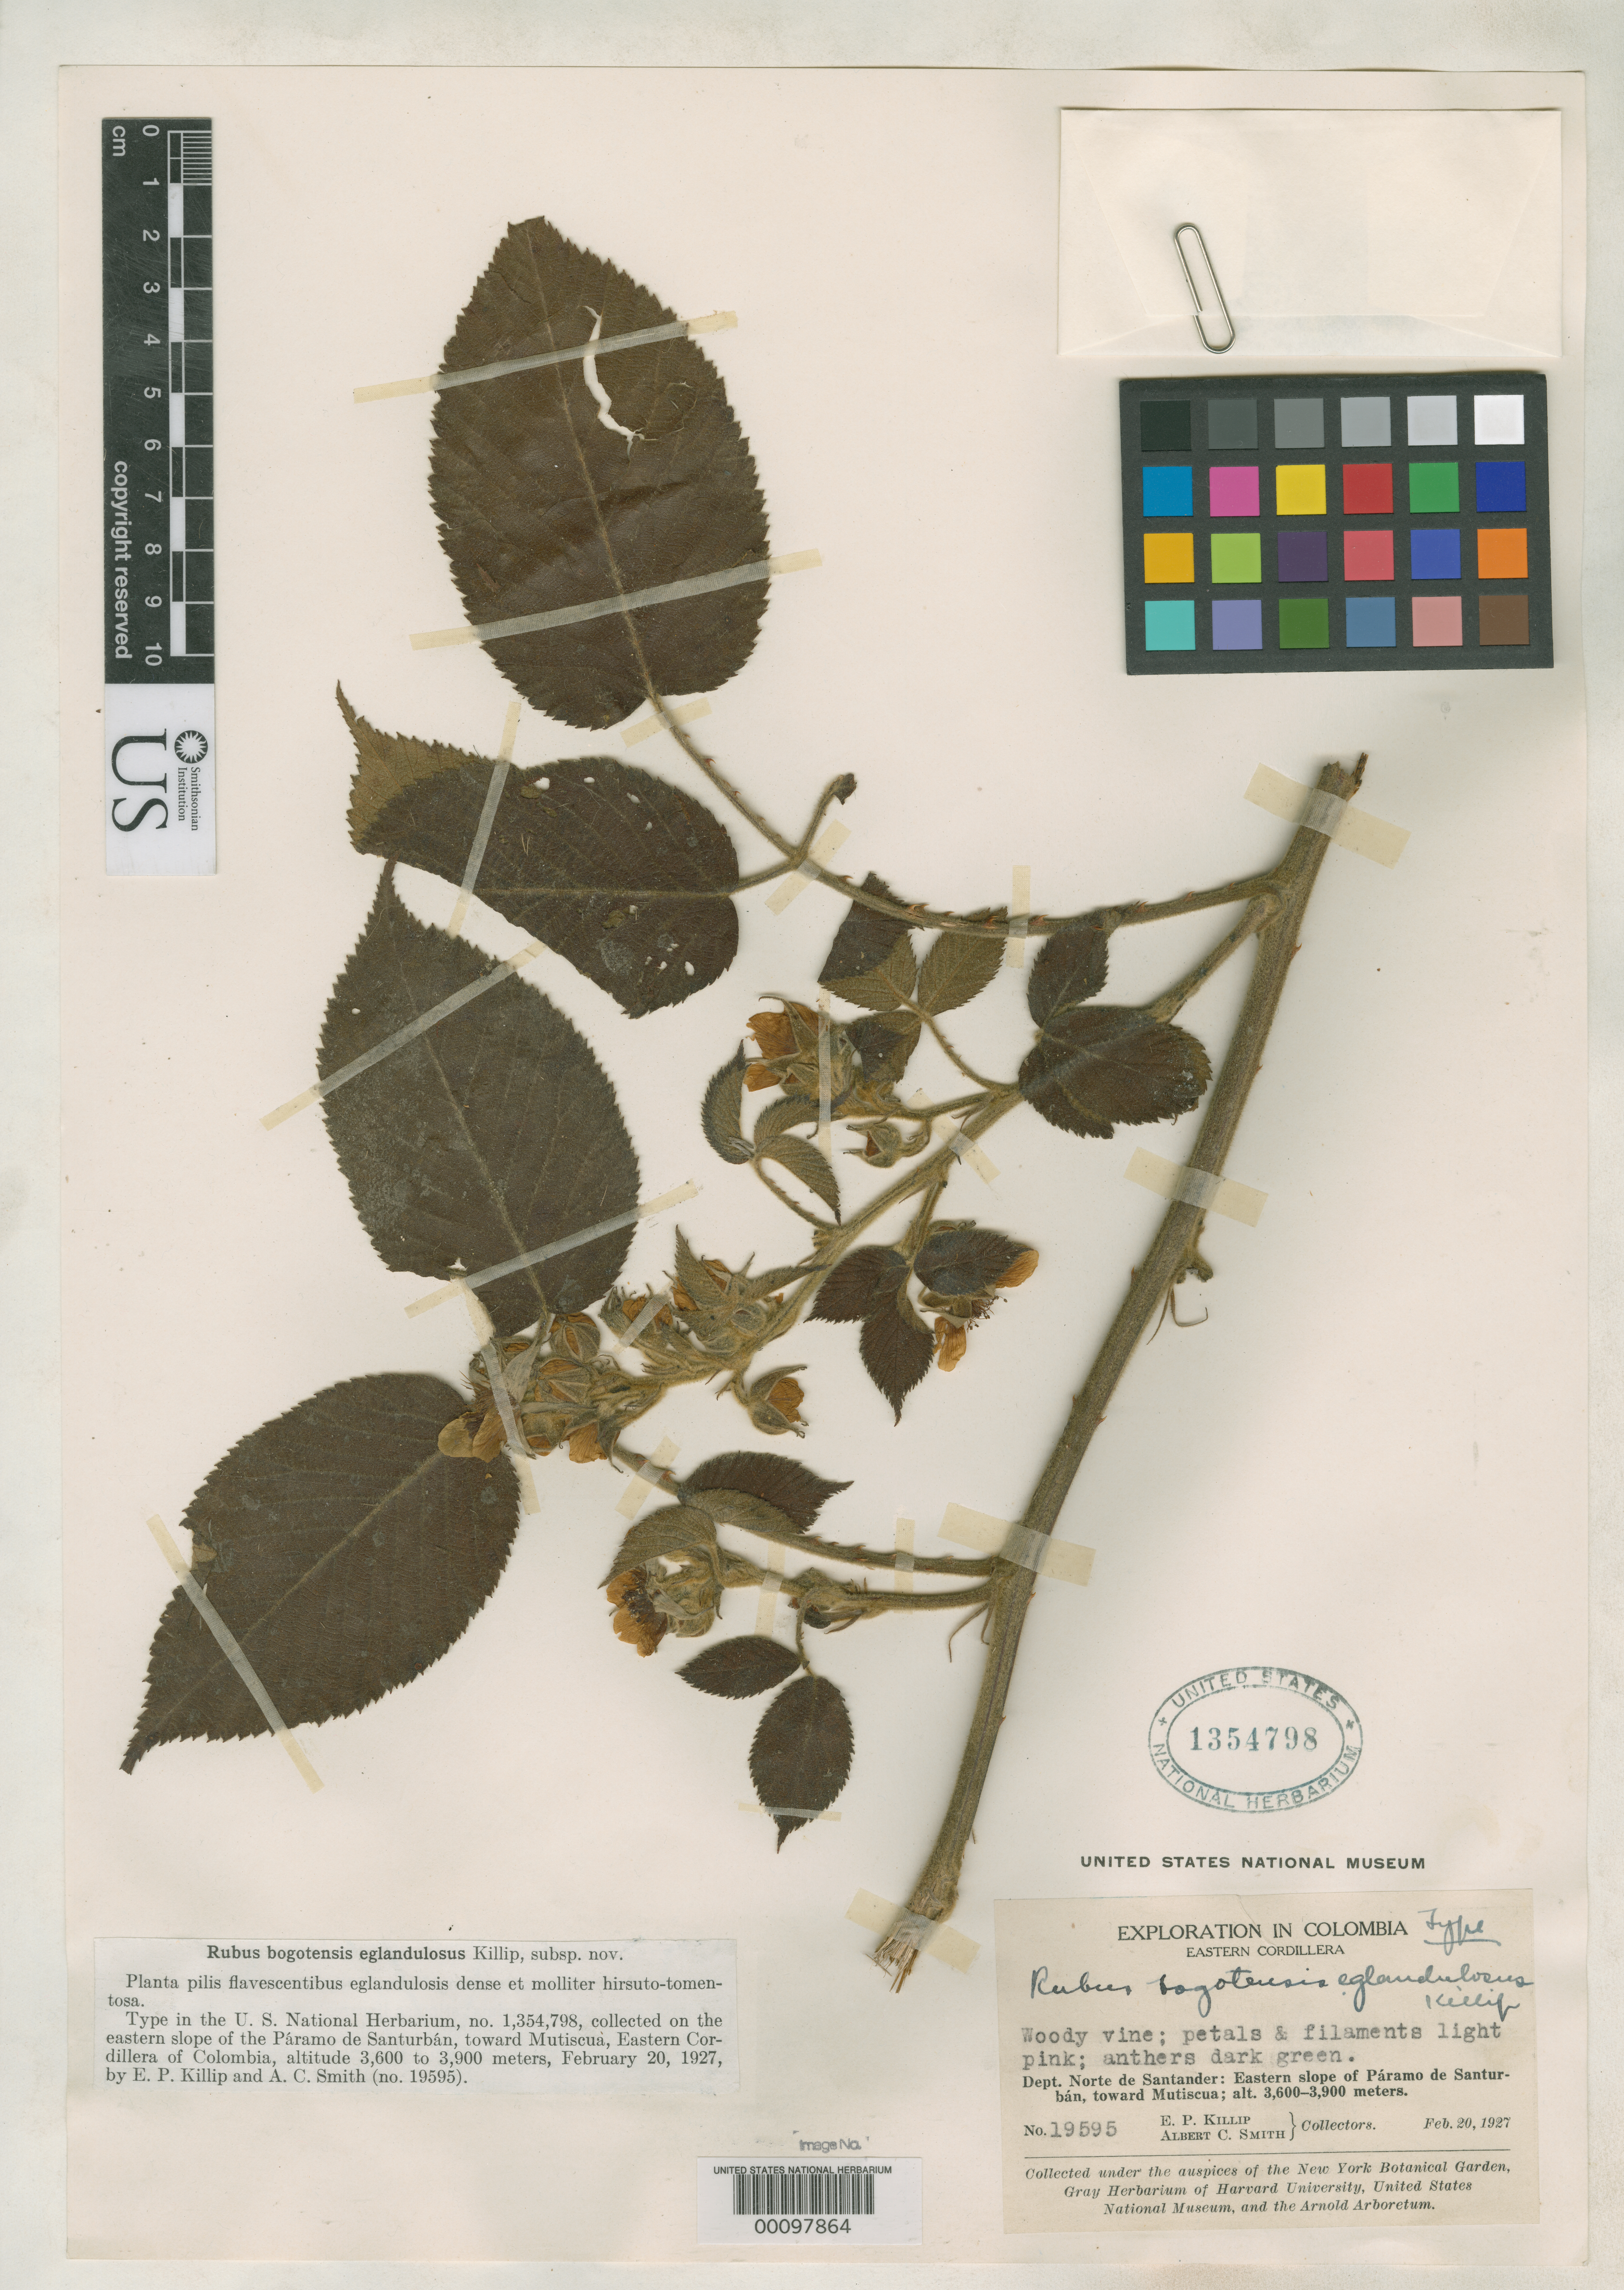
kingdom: Plantae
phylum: Tracheophyta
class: Magnoliopsida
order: Rosales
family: Rosaceae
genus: Rubus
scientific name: Rubus bogotensis subsp. eglandulosus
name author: Killip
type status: Holotype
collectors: E. P. Killip & A. C. Smith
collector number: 19595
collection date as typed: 20 Feb 1927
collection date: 1927-02-20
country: Colombia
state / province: Norte de Santander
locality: Eastern slope of Paramo de San Turban, toward Mutiscua.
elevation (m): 3600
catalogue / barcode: US 1354798